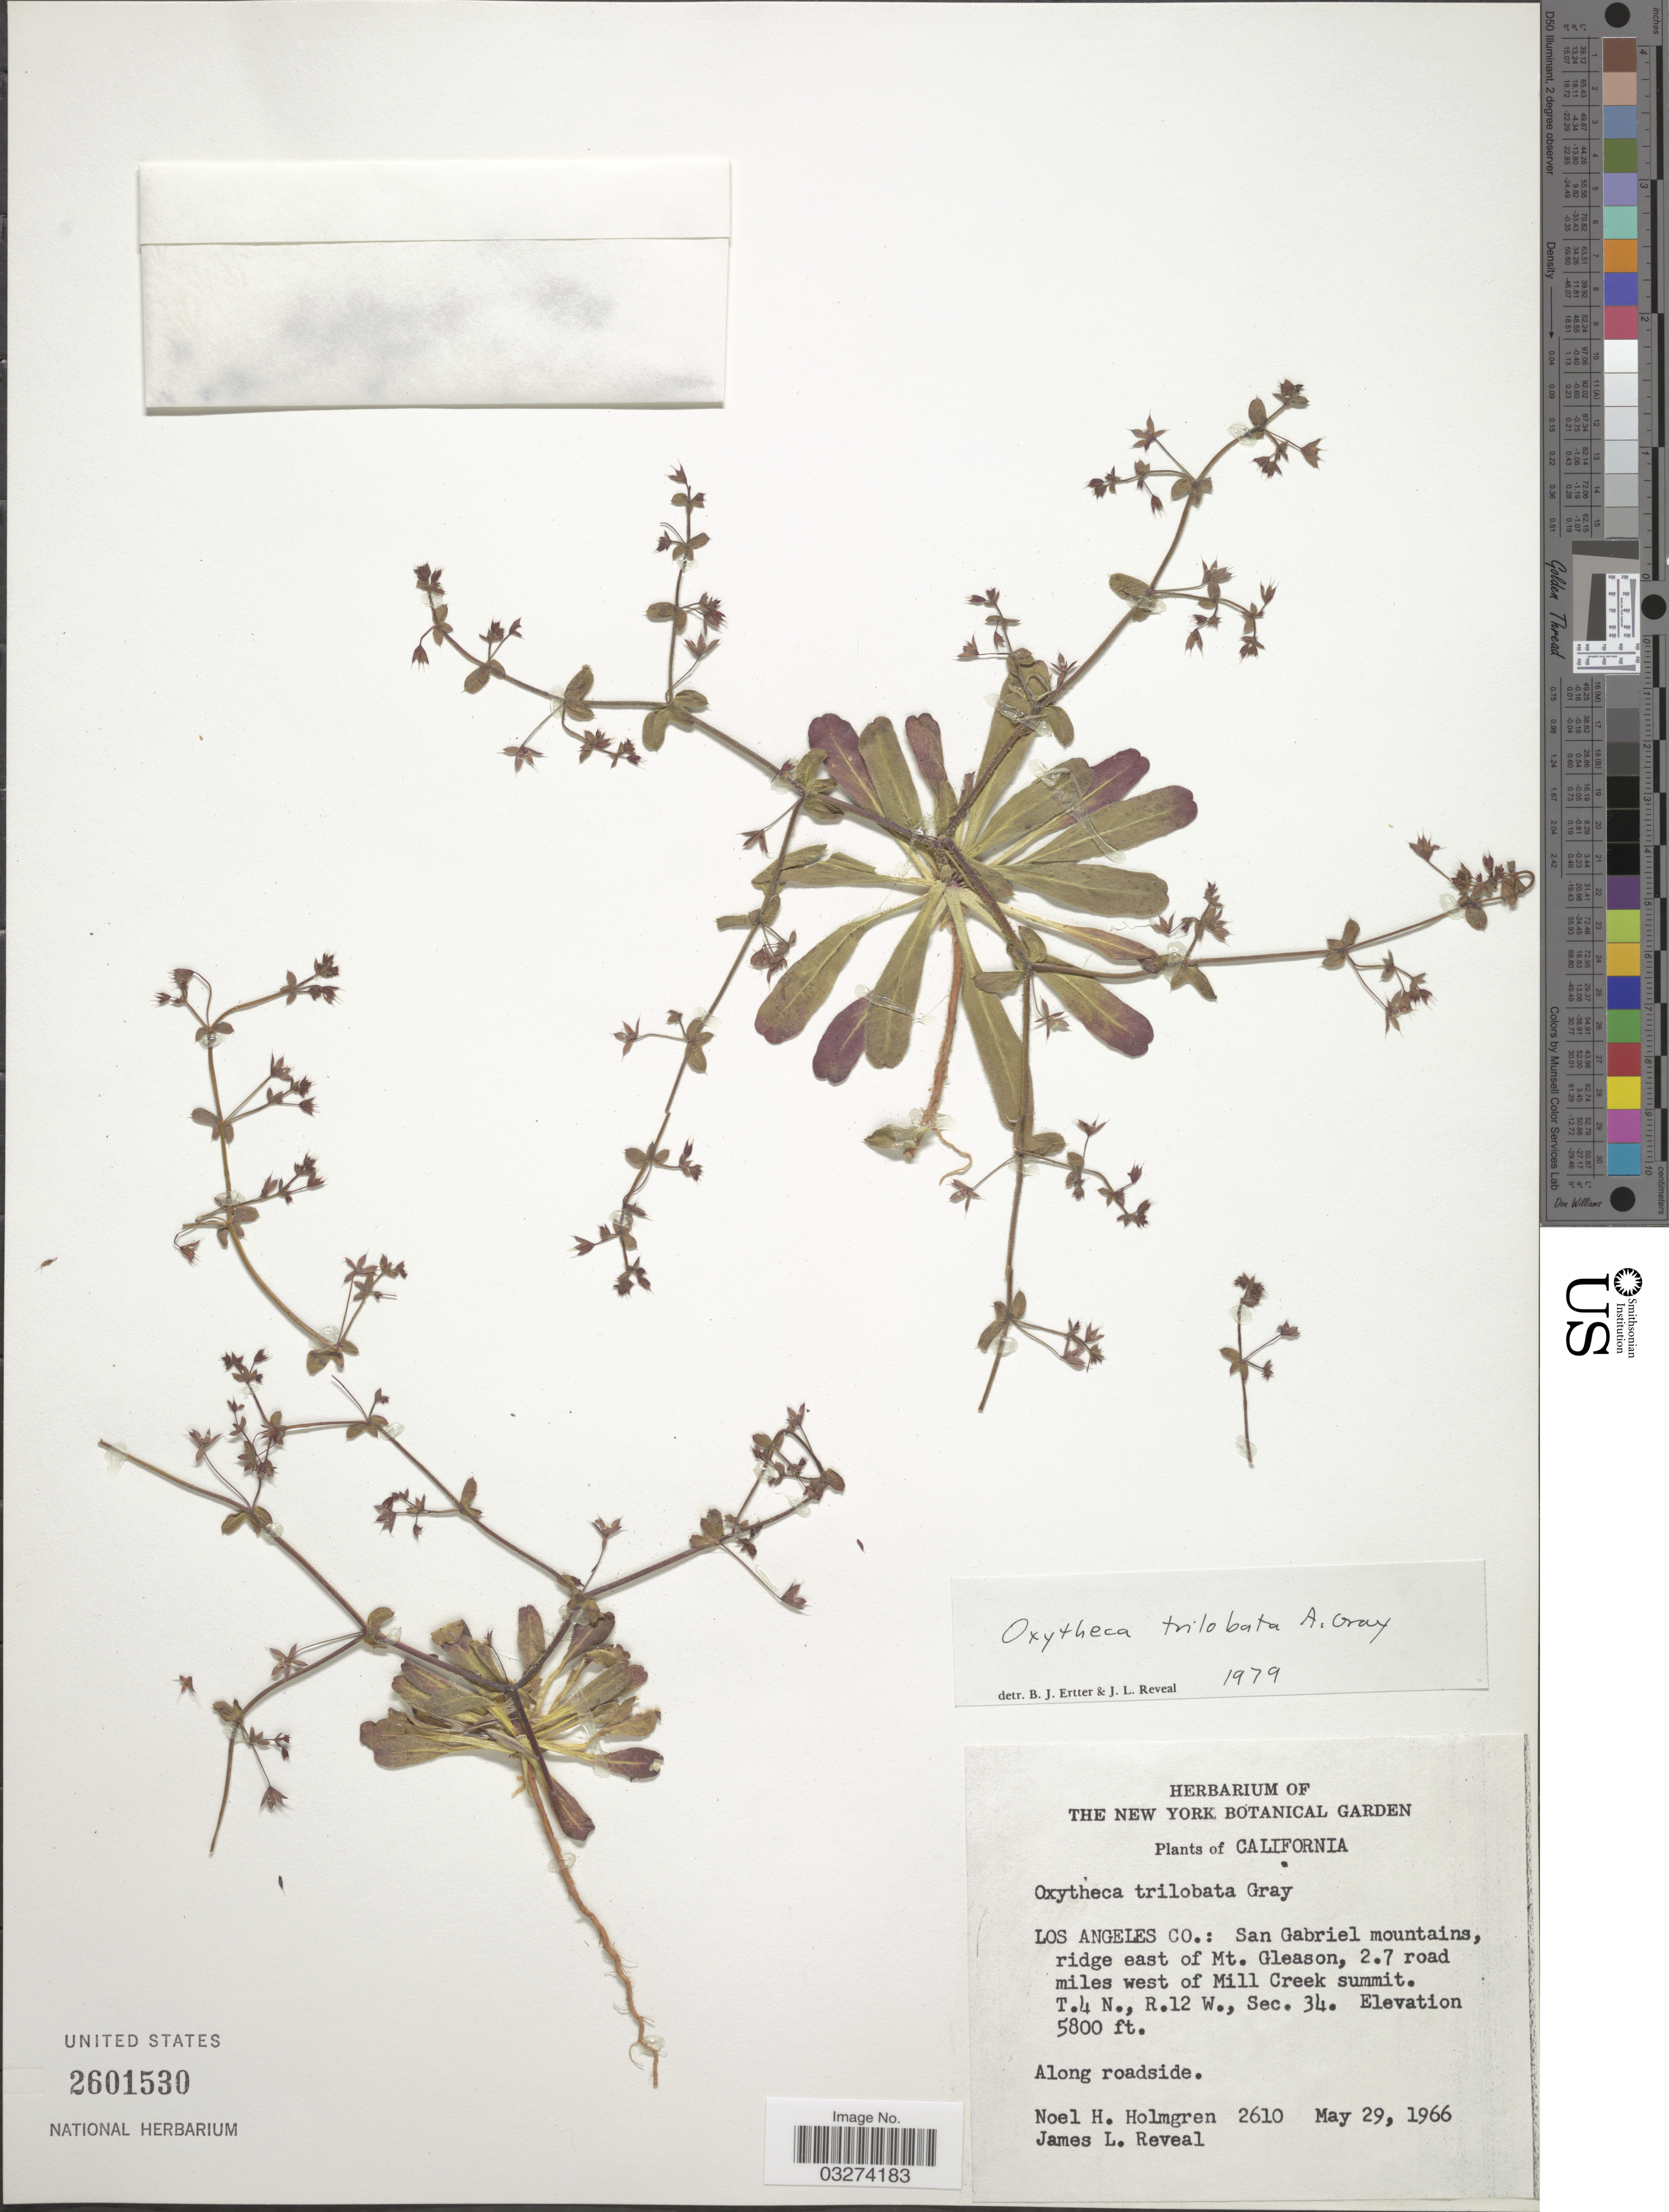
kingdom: Plantae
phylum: Tracheophyta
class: Magnoliopsida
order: Caryophyllales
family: Polygonaceae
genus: Sidotheca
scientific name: Sidotheca trilobata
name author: (A. Gray) Reveal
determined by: Strong, Mark T., (BOT), Smithsonian Institution - National Museum of Natural History (UNITED STATES)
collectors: N. H. Holmgren & J. L. Reveal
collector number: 2610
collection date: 1966-05-29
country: United States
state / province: California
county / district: Los Angeles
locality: Los Angeles Co.: San Gabriel mountains, ridge east of Mt. Gleason, 2.7 road miles west of Mill Creek summit. T.4 N., R.12 W., Sec. 34.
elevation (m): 1768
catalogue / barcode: US 2601530